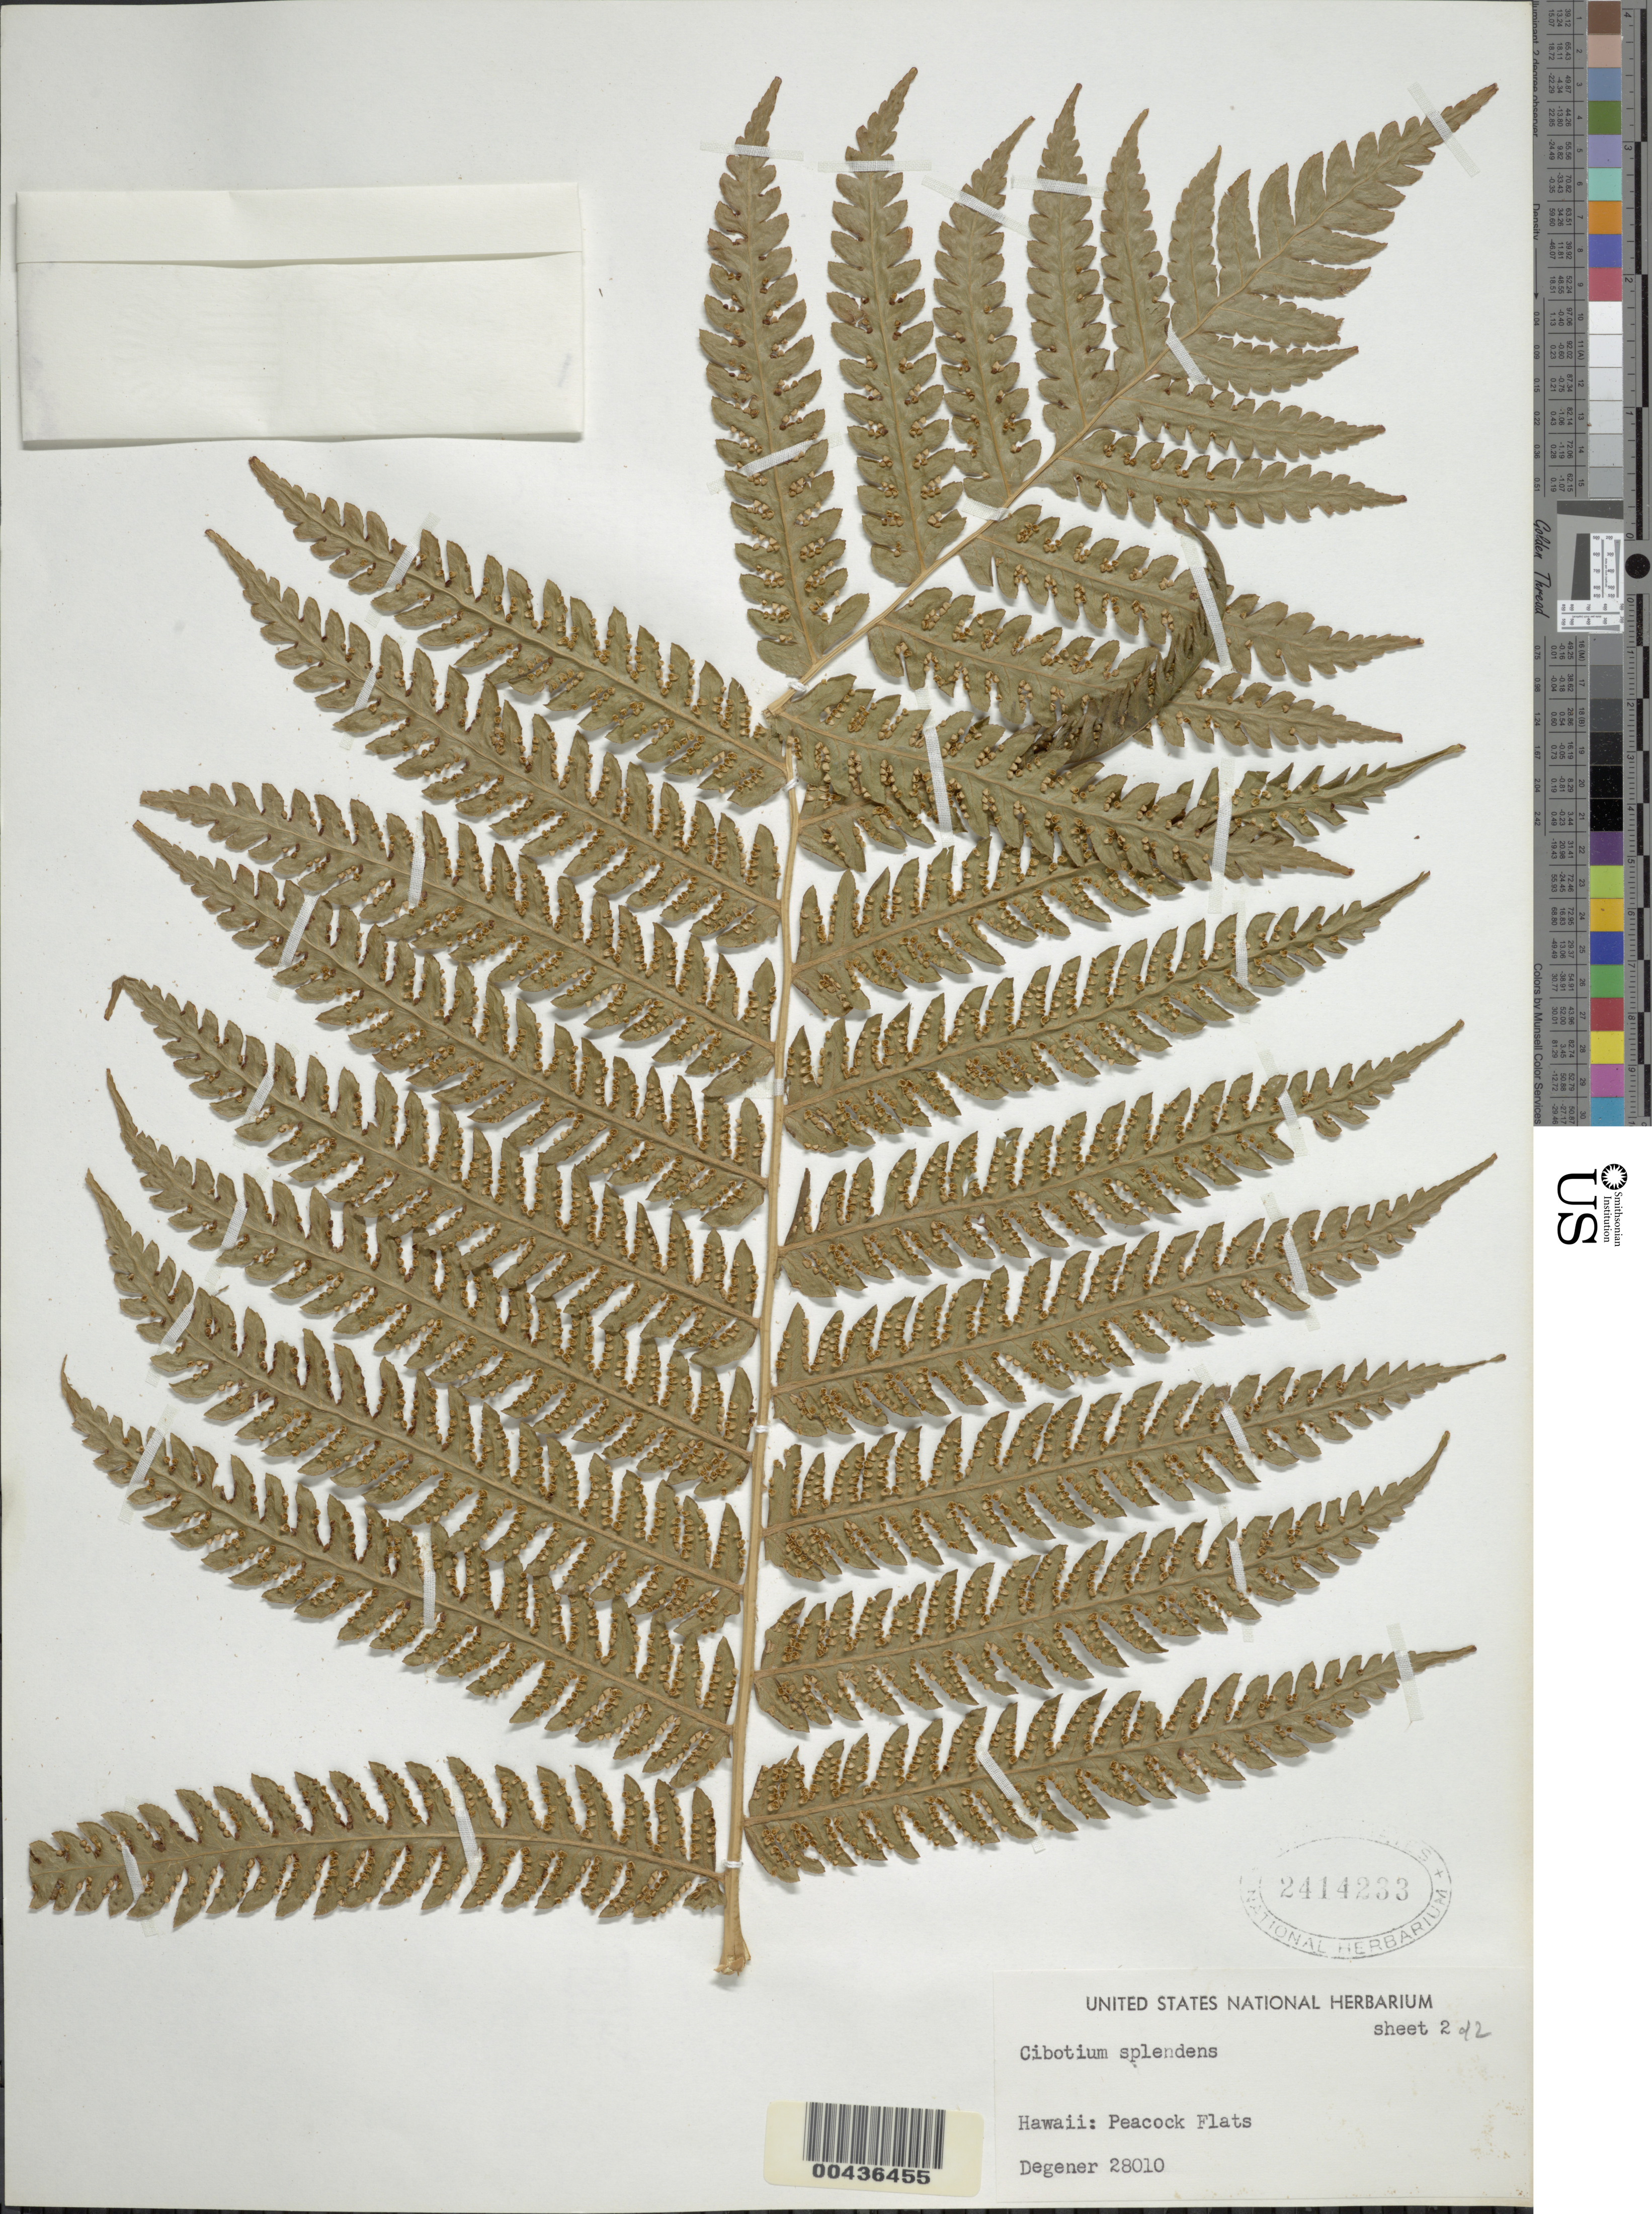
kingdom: Plantae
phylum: Tracheophyta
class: Polypodiopsida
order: Cyatheales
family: Cibotiaceae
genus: Cibotium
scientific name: Cibotium chamissoi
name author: Kaulf.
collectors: O. Degener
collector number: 28010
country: United States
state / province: Hawaii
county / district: Hawaii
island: Hawaii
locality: Peacock Flats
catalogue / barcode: US 2414233